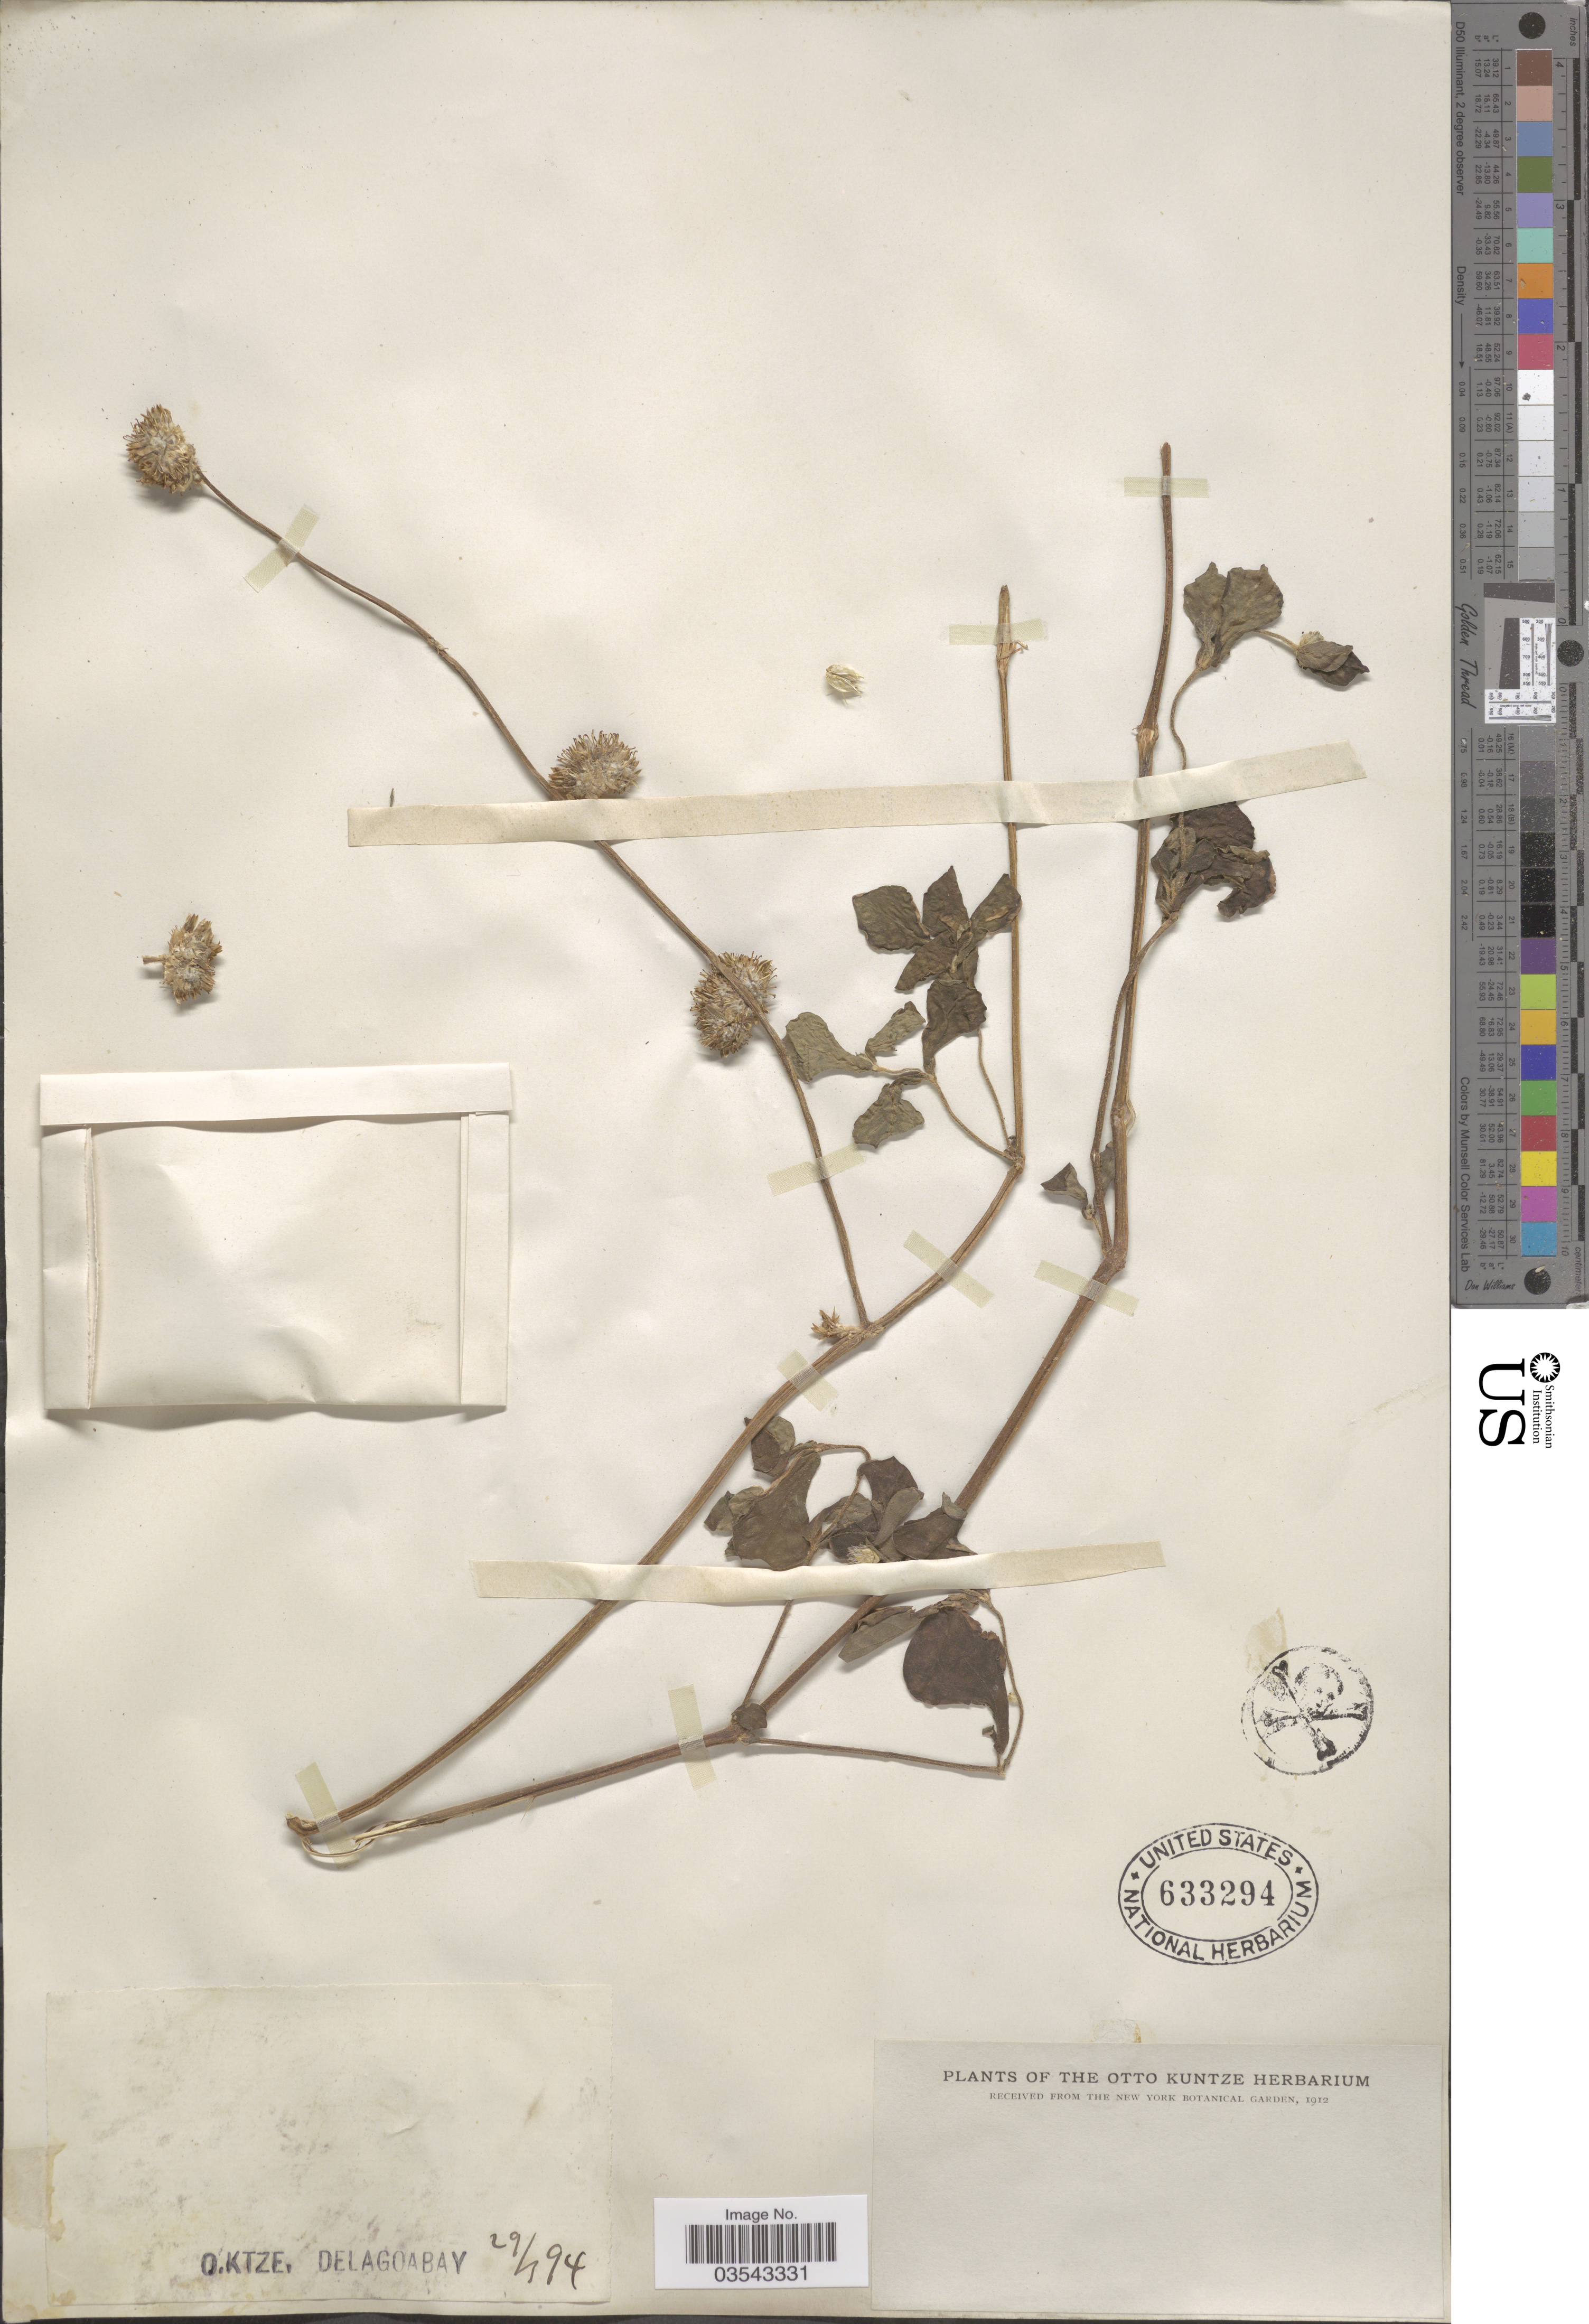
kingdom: Plantae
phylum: Tracheophyta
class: Magnoliopsida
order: Caryophyllales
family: Amaranthaceae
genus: Cyathula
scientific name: Cyathula sp.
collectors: C.E.O. Kuntze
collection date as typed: Transcribed d/m/y: 29/3/94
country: Mozambique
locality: Delagoabay.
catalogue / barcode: US 633294